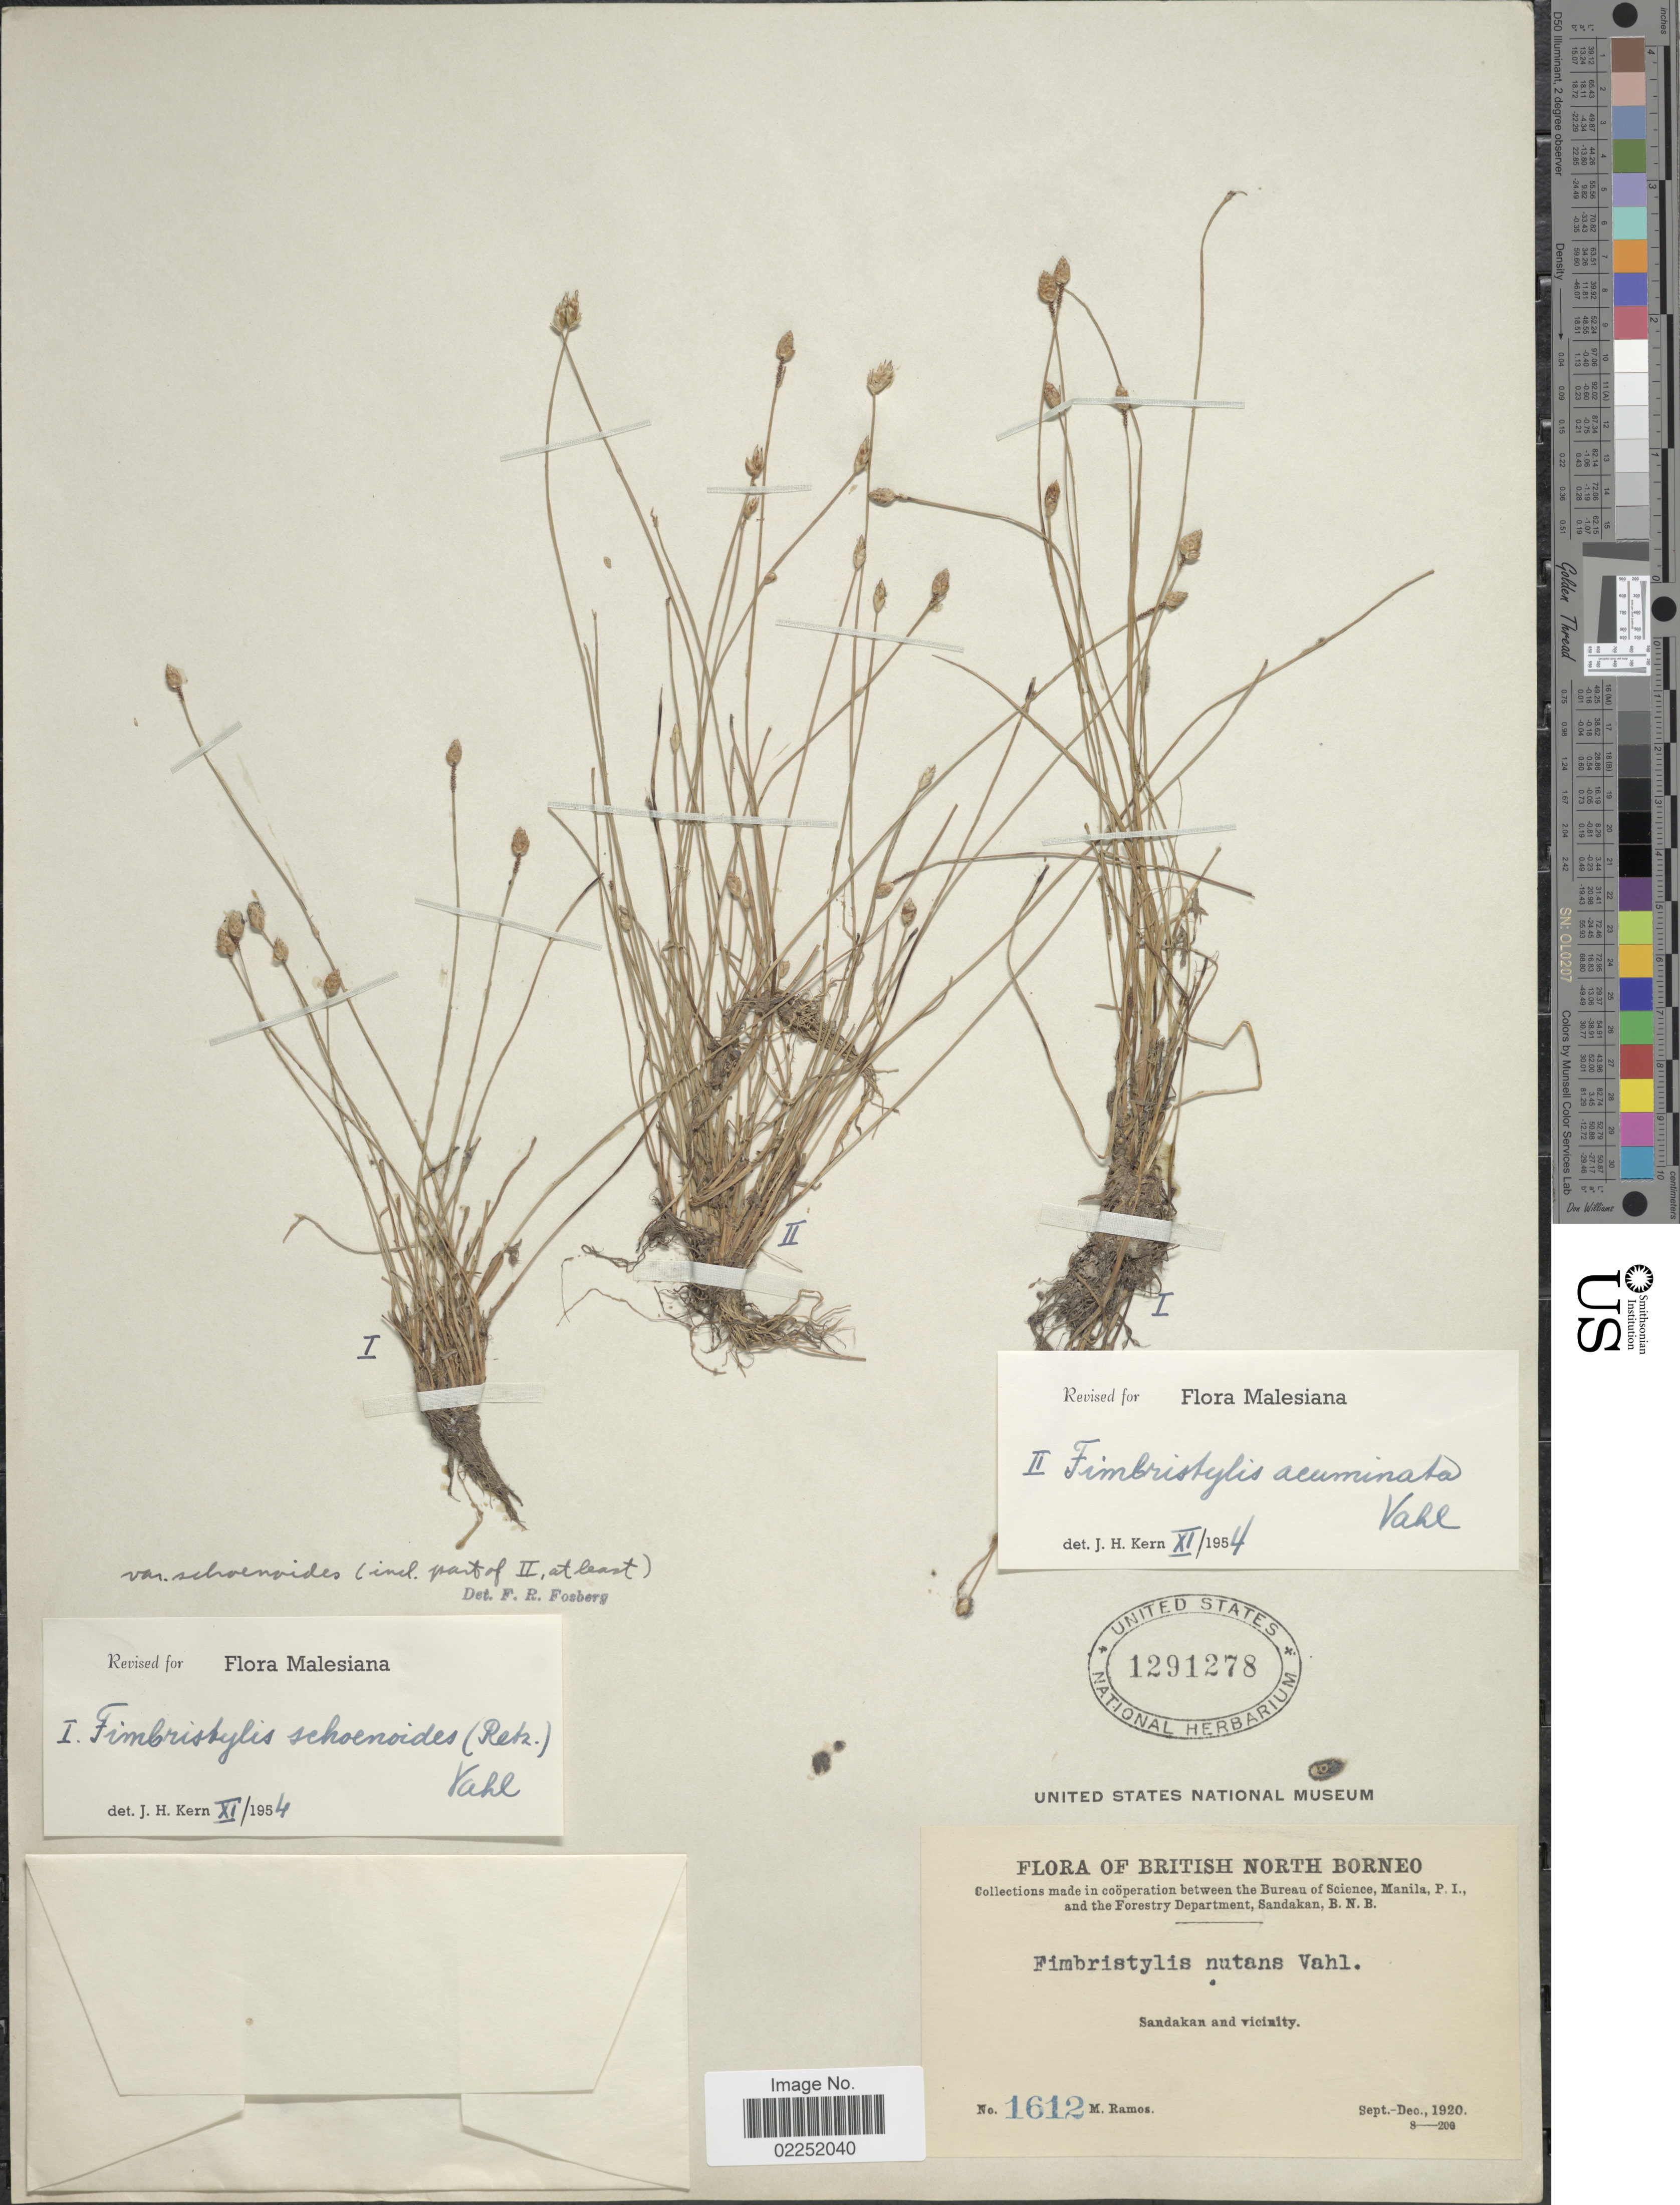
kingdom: Plantae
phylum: Tracheophyta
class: Liliopsida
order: Poales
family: Cyperaceae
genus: Fimbristylis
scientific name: Fimbristylis schoenoides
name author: (Retz.) Vahl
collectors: M. Ramos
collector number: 1612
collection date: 1920-09/1920-12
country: Malaysia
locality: British North Borneo, Sandakan and vicinity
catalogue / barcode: US 1291278